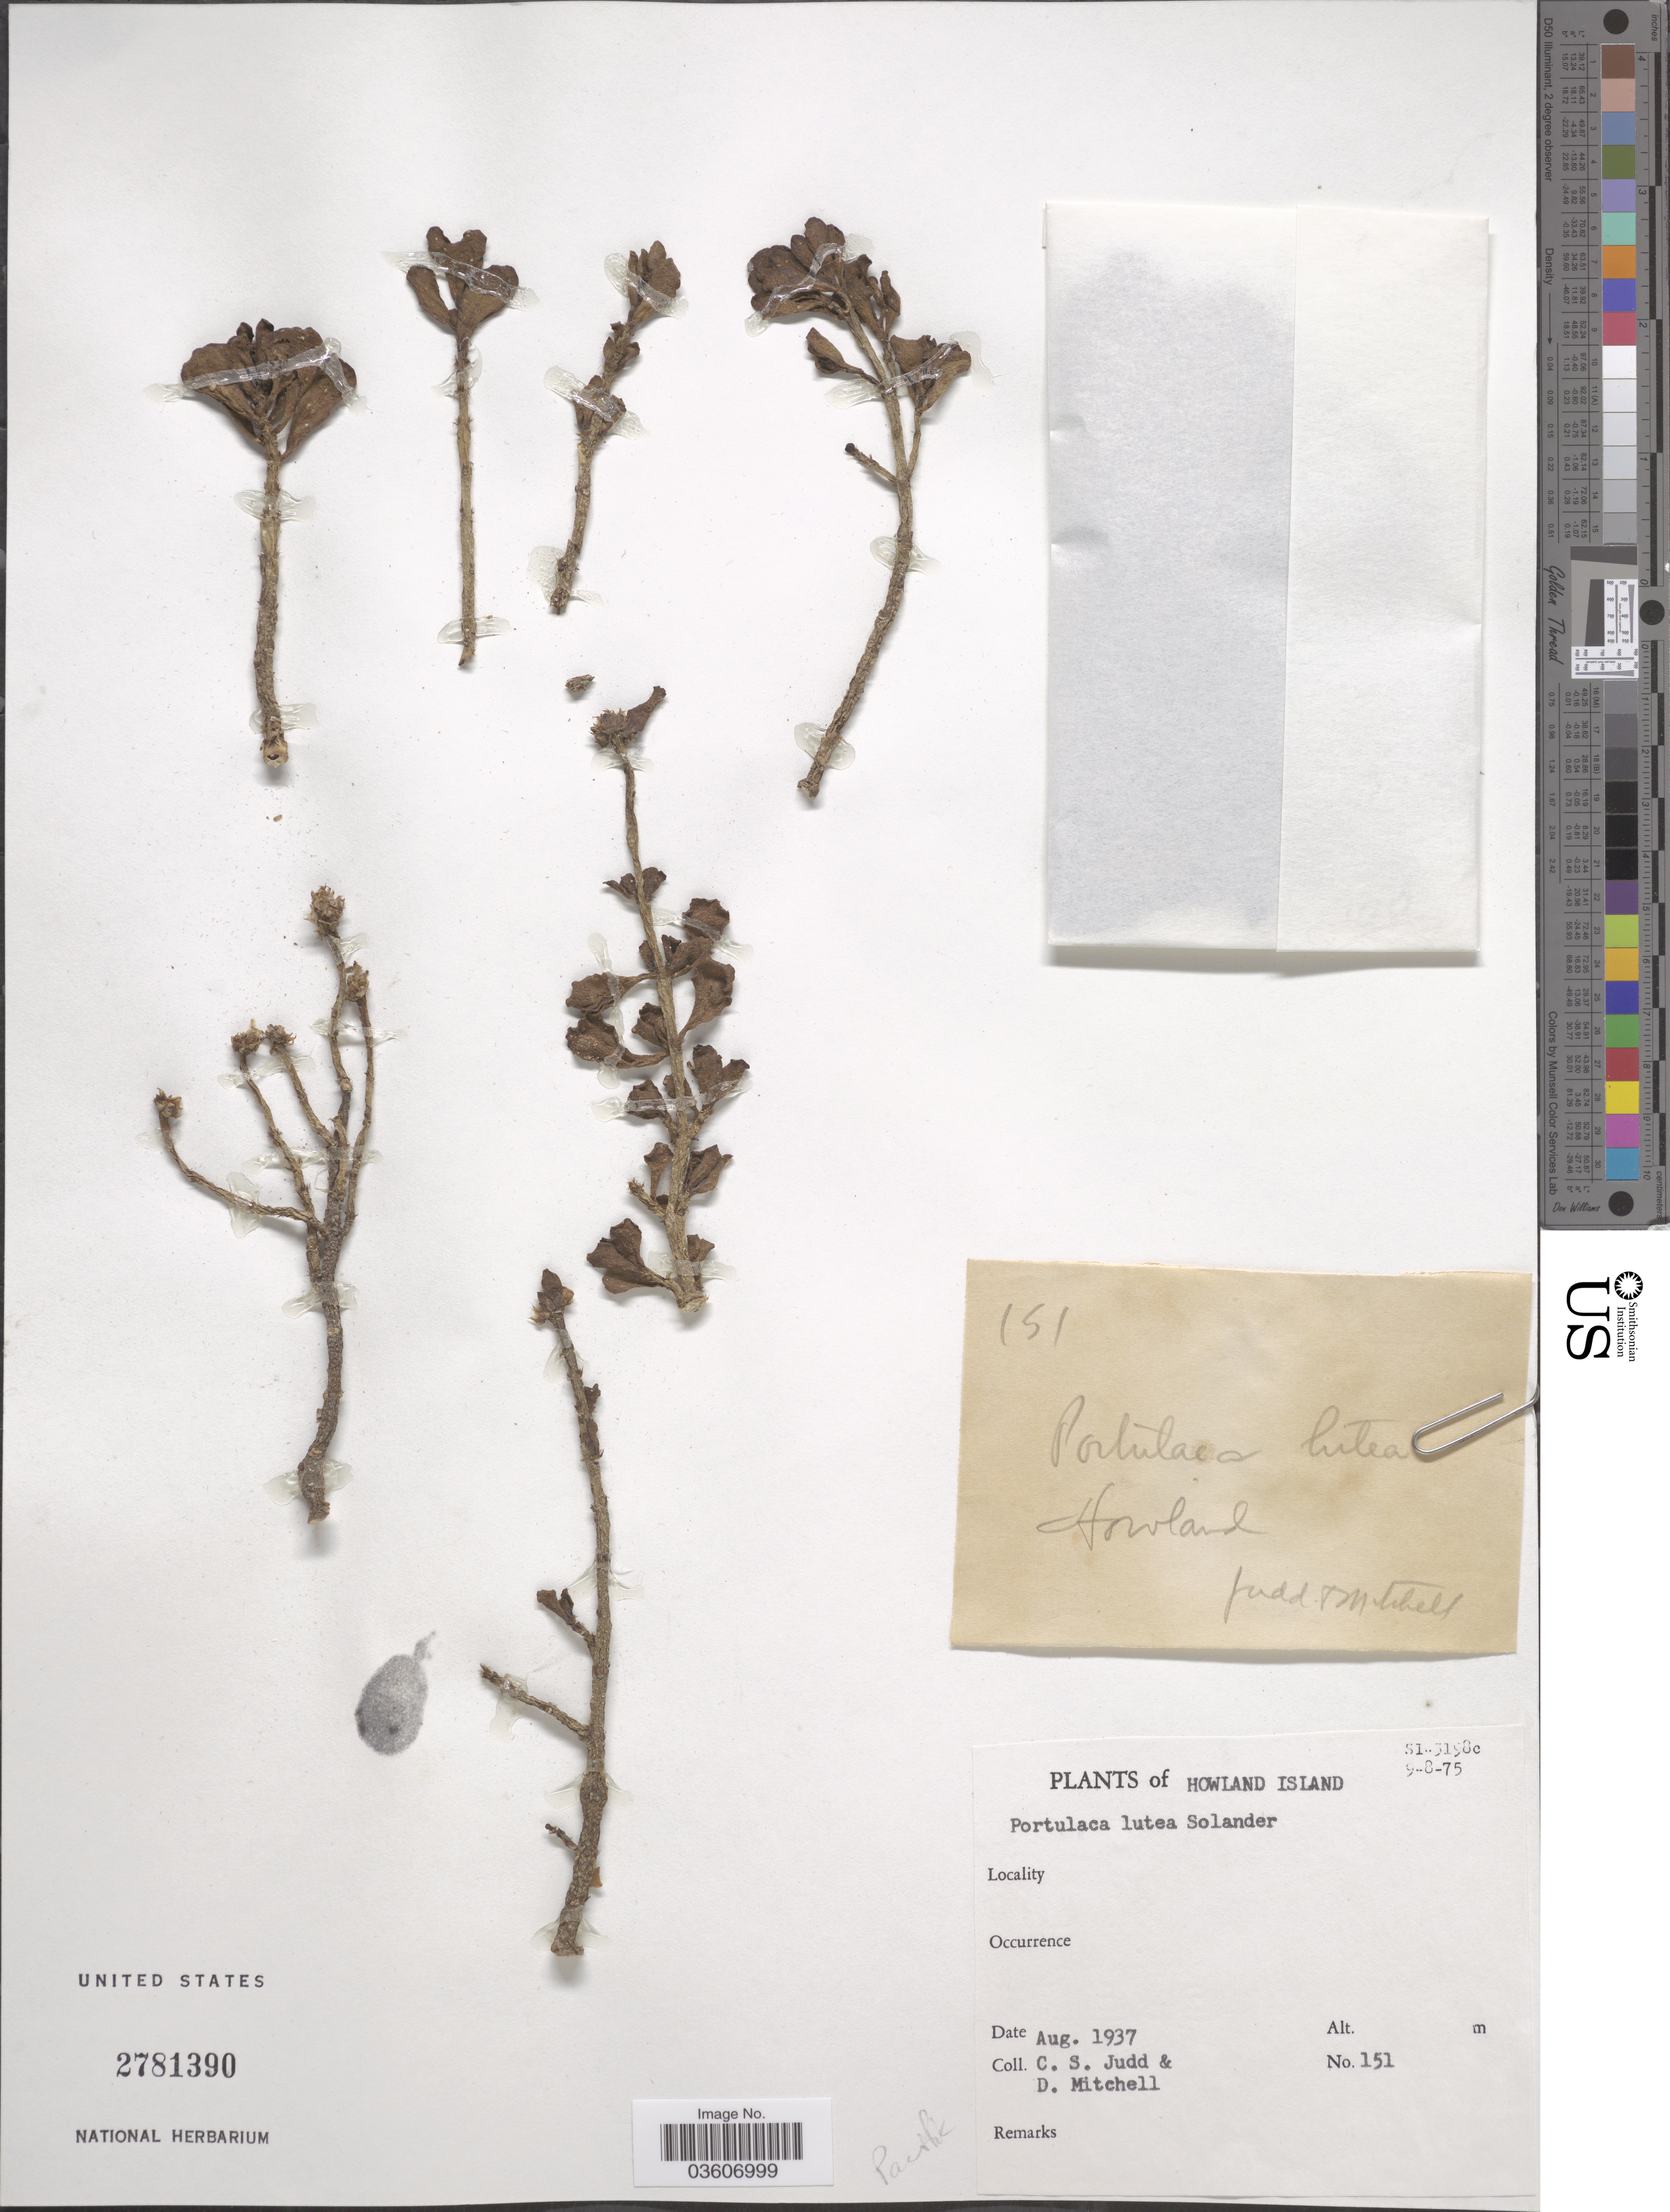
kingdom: Plantae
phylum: Tracheophyta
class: Magnoliopsida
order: Caryophyllales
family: Portulacaceae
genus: Portulaca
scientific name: Portulaca lutea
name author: Sol. ex G. Forst.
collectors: C. Judd & D. Mitchell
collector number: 151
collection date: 1937-08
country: U.S. Administered Pacific Islands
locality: Howland Island.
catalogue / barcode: US 2781390